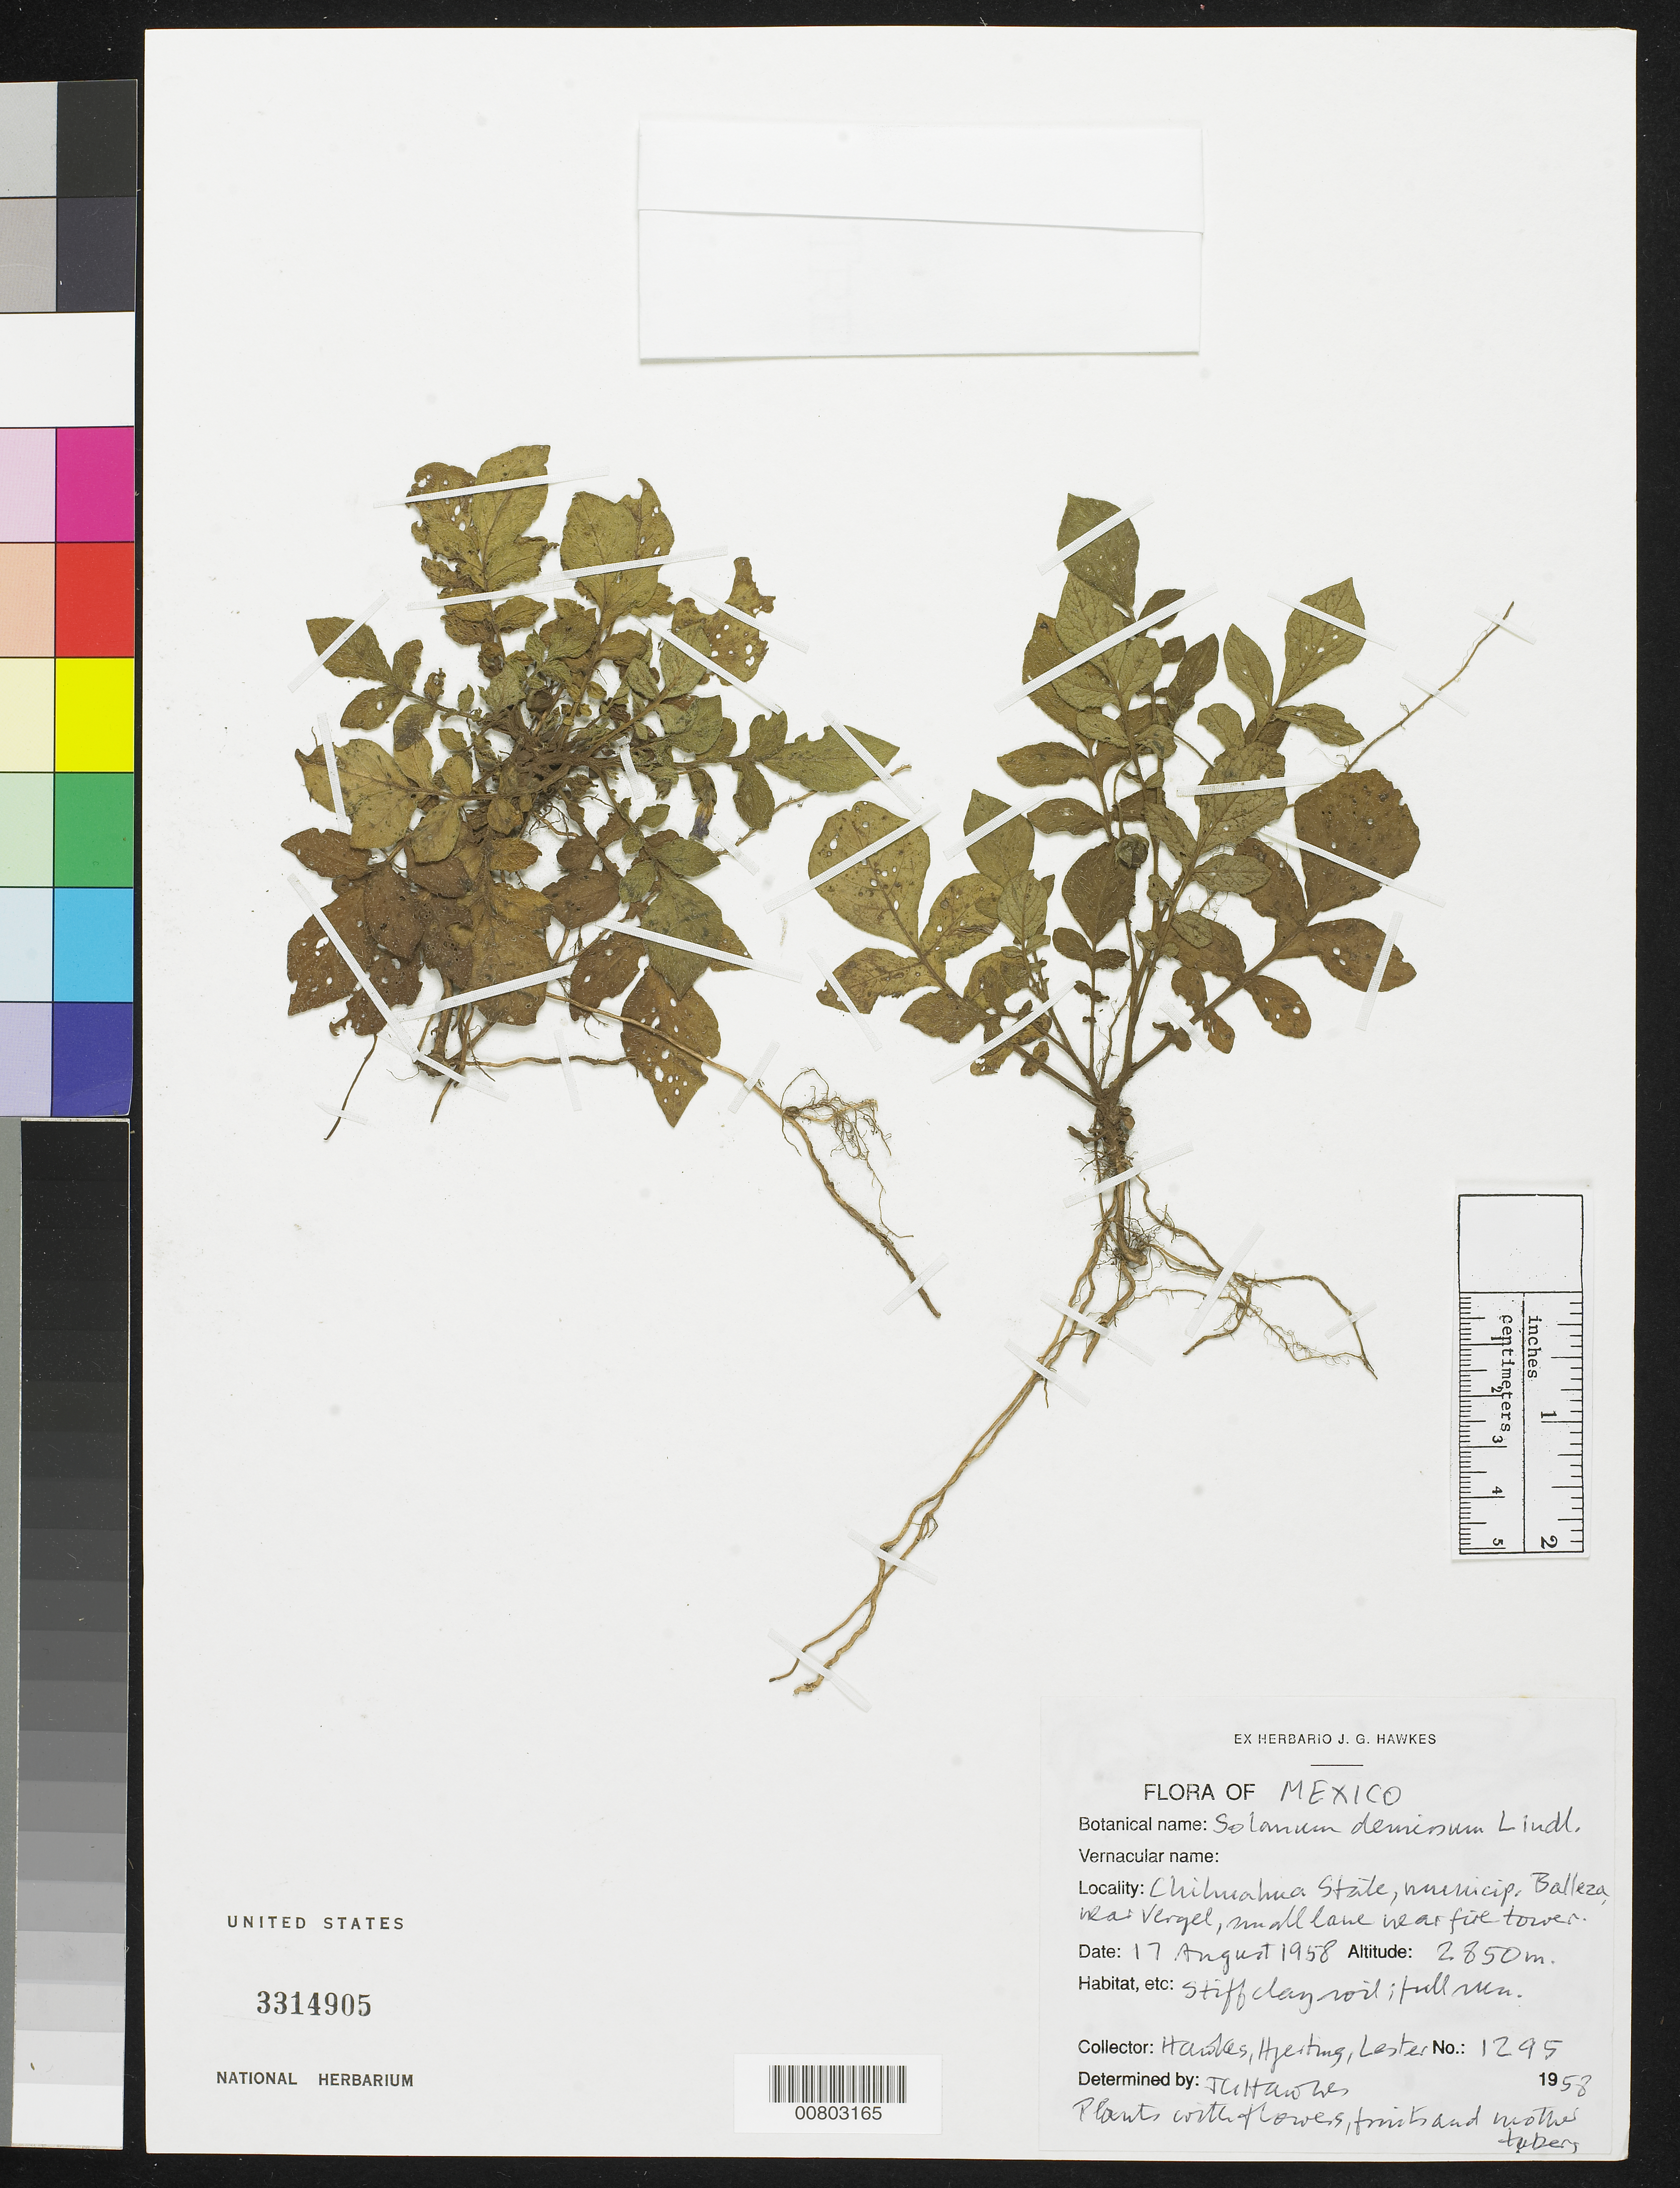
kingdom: Plantae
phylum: Tracheophyta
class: Magnoliopsida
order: Solanales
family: Solanaceae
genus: Solanum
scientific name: Solanum demissum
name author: Lindl.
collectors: J. G. Hawkes, J. P. Hjerting & R. Lester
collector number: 1295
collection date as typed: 17 Aug 1958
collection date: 1958-08-17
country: Mexico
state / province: Chihuahua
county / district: Balleza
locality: Municipio de Balleza near Vergel, small lane near fire tower.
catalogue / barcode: US 3314905